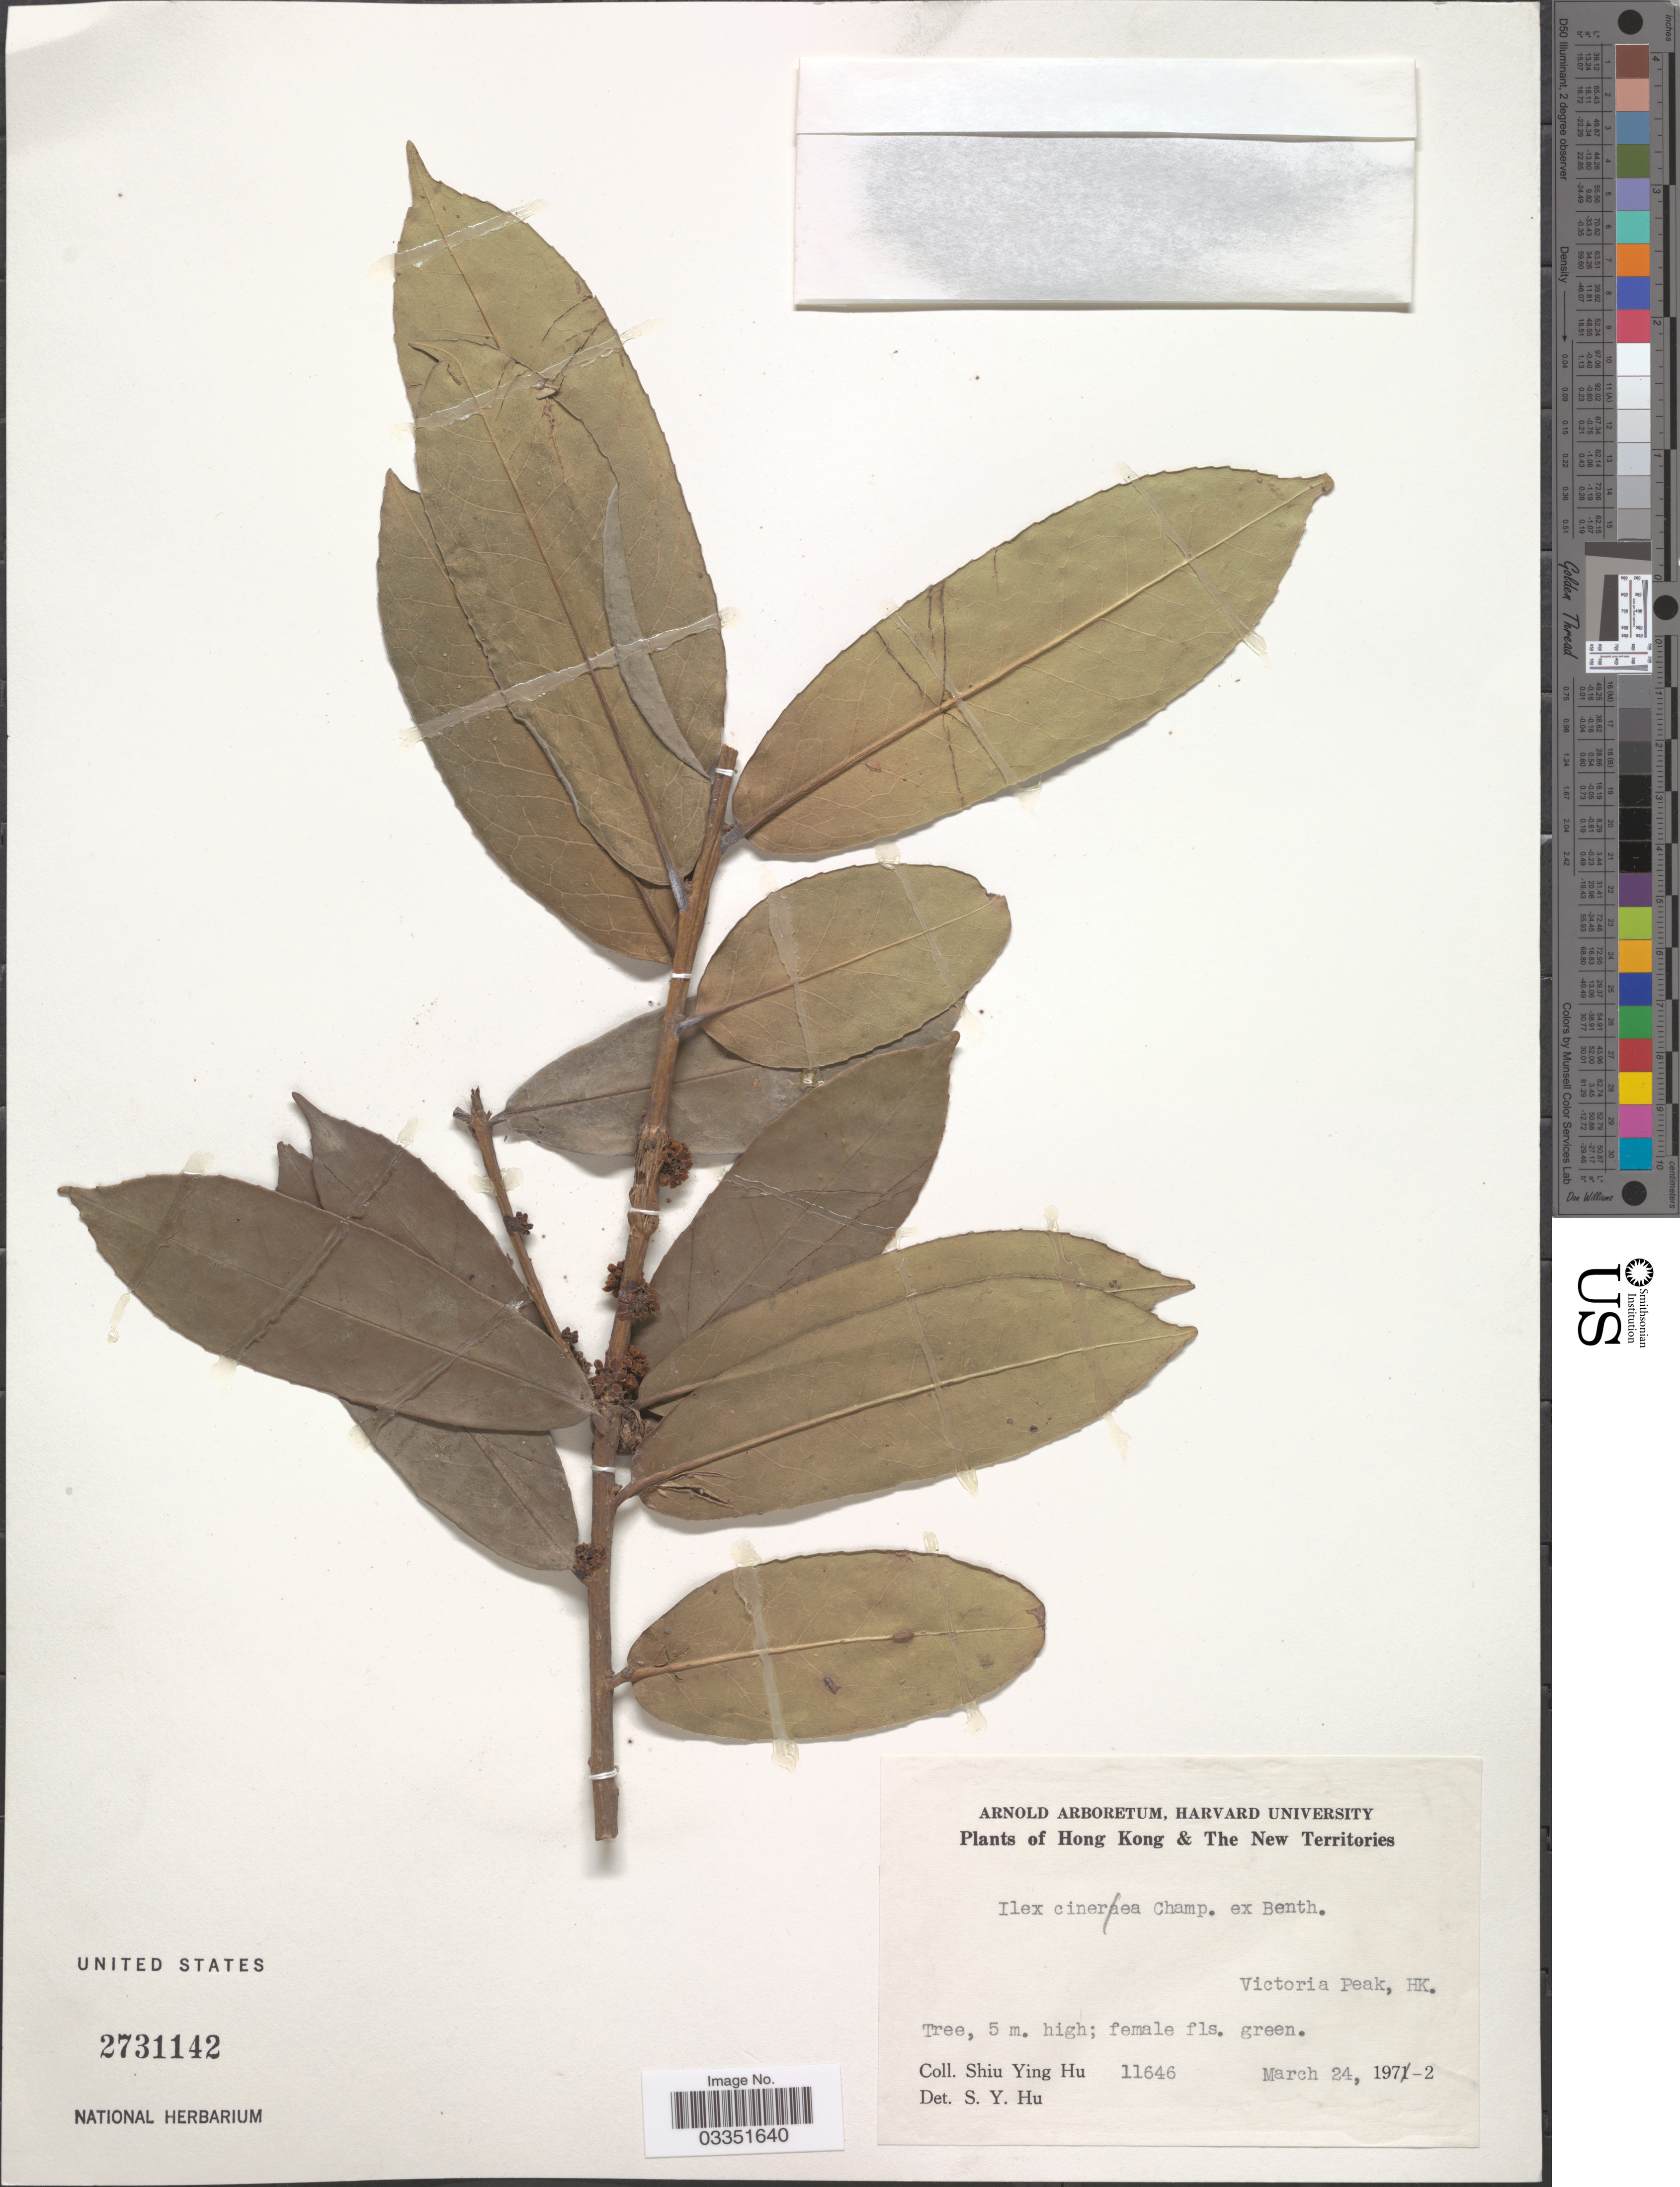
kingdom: Plantae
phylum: Tracheophyta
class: Magnoliopsida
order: Aquifoliales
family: Aquifoliaceae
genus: Ilex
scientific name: Ilex cinerea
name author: Champ. ex Benth.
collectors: S. Y. Hu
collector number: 11646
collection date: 1972-03-24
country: China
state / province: Hong Kong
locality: Hong Kong & The New Territories. Victoria Peak, HK.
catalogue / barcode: US 2731142